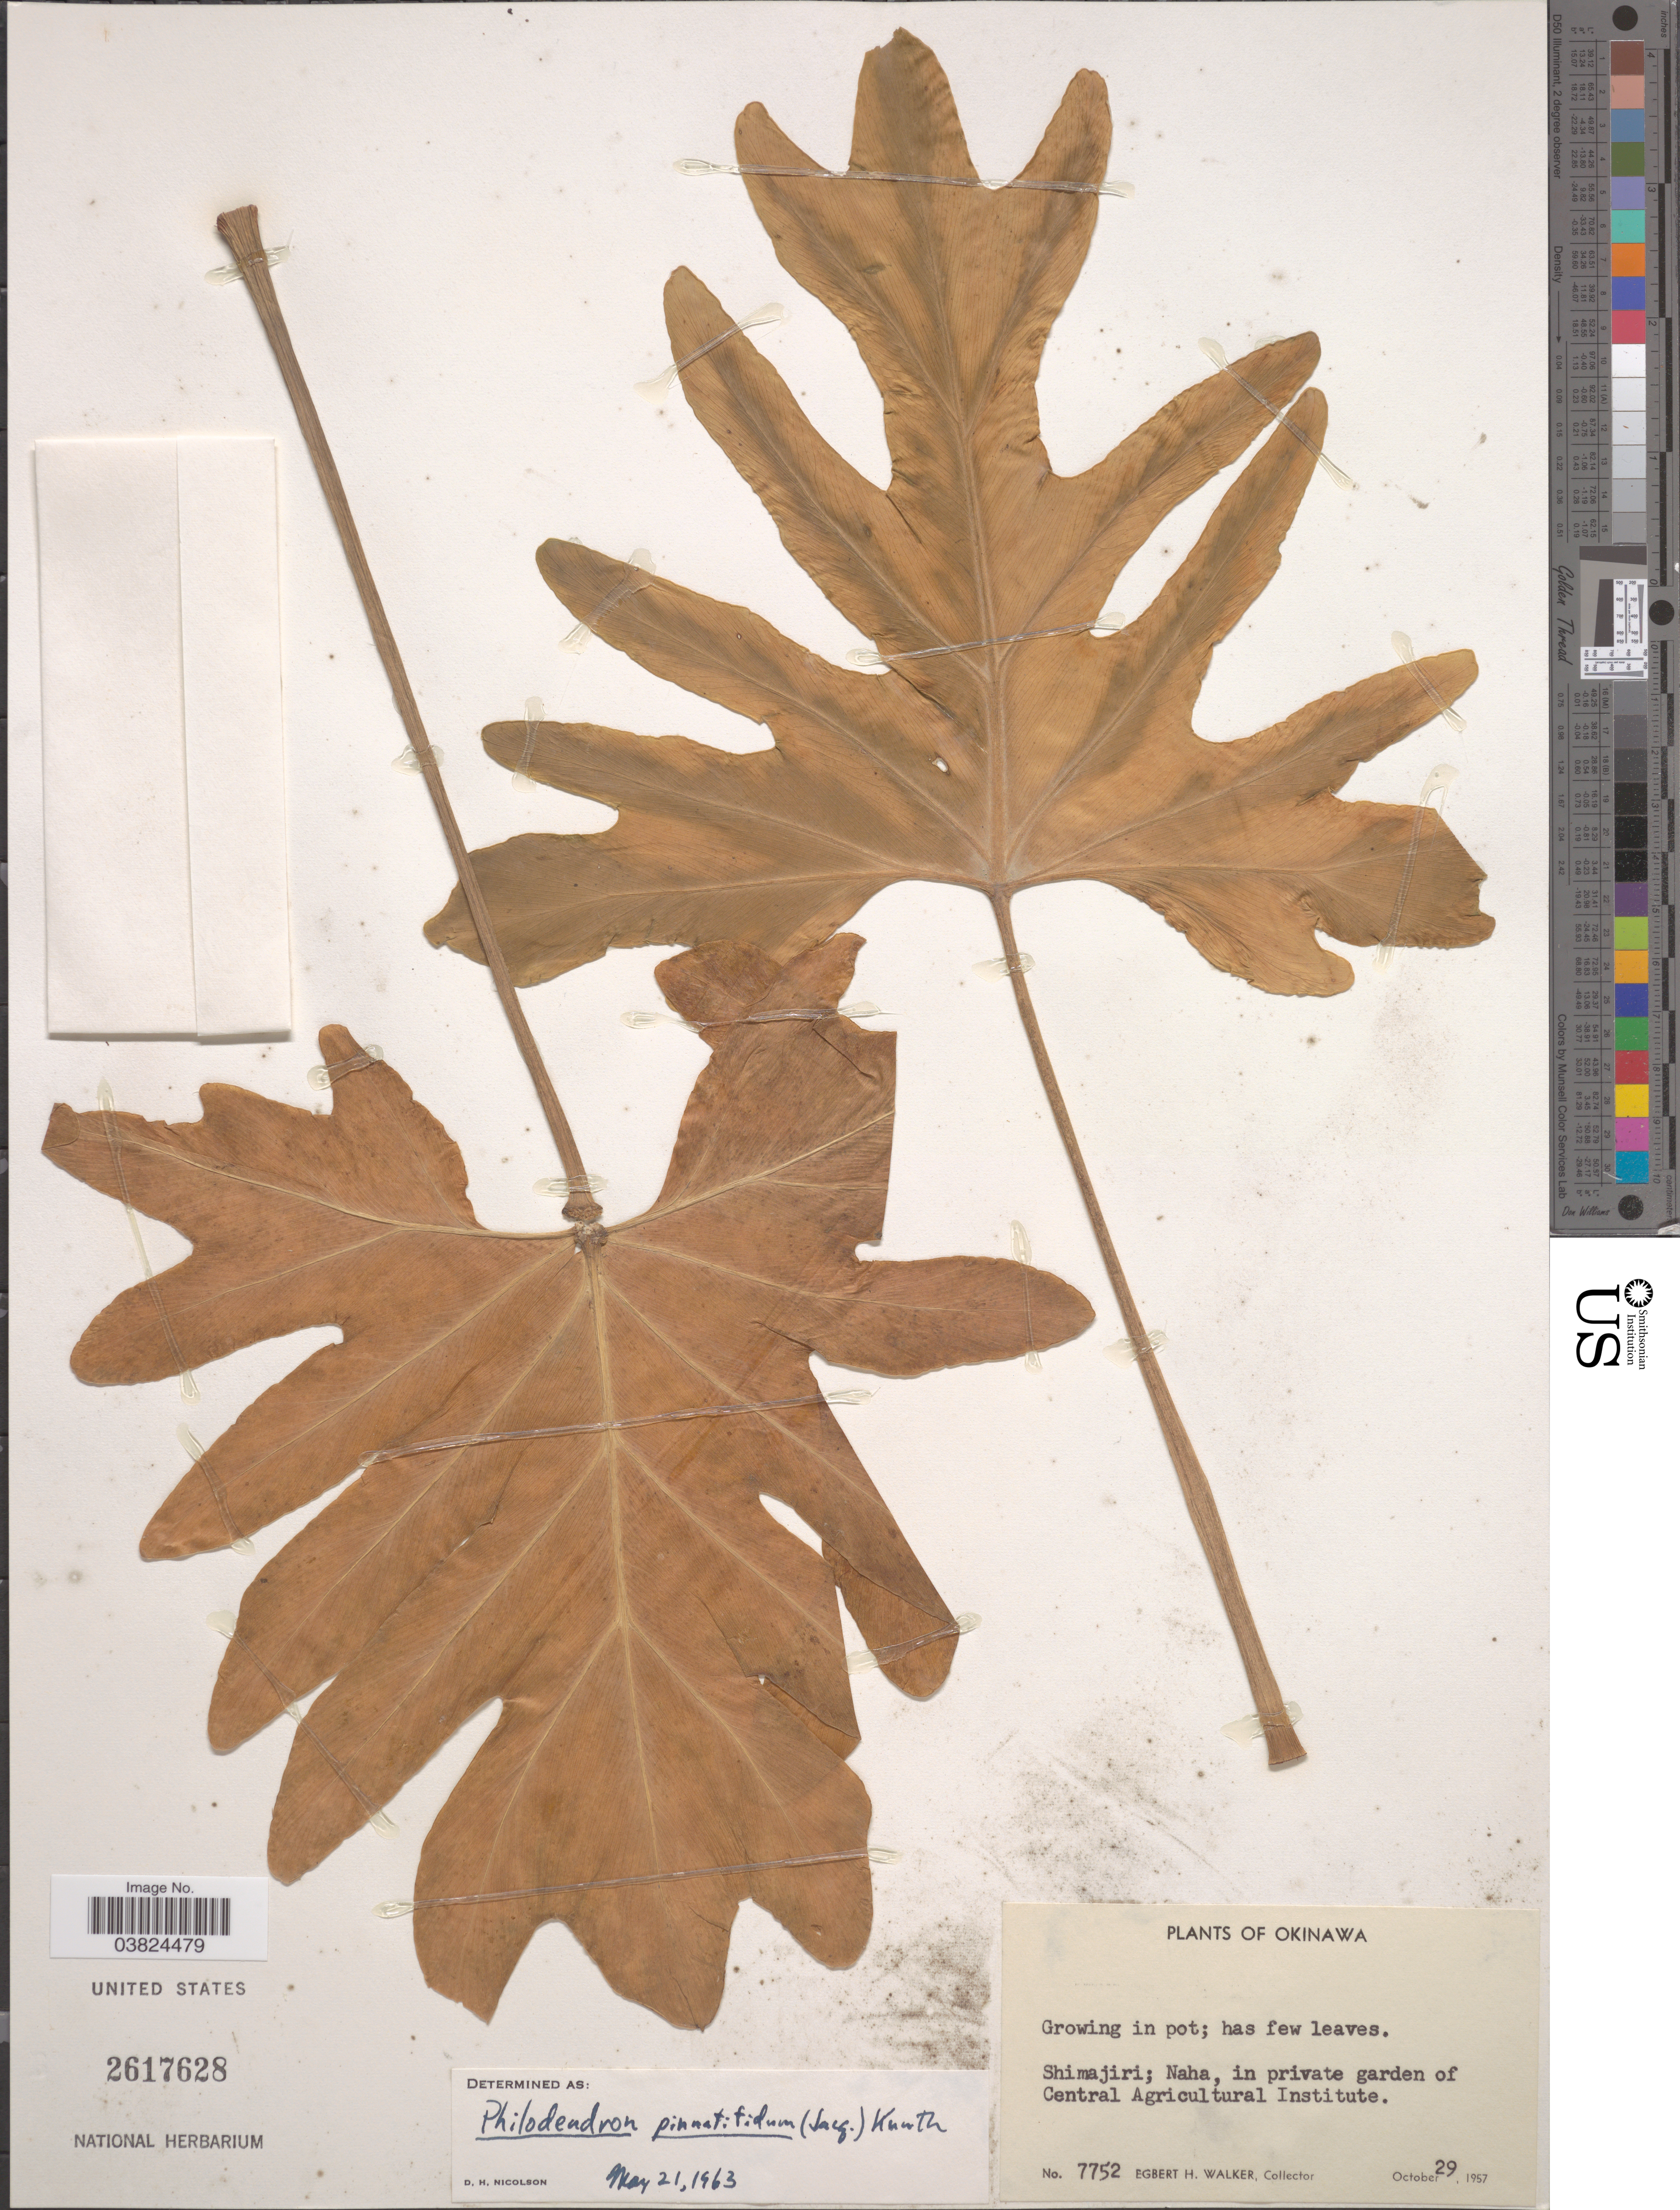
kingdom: Plantae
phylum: Tracheophyta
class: Liliopsida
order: Alismatales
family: Araceae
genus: Philodendron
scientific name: Philodendron pinnatifidum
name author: (Jacq.) Schott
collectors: E. H. Walker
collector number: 7752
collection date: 1957-10-29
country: Japan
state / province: Okinawa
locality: Shimajiri; Naha, in private garden of Central Agricultural Institute.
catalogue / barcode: US 2617628